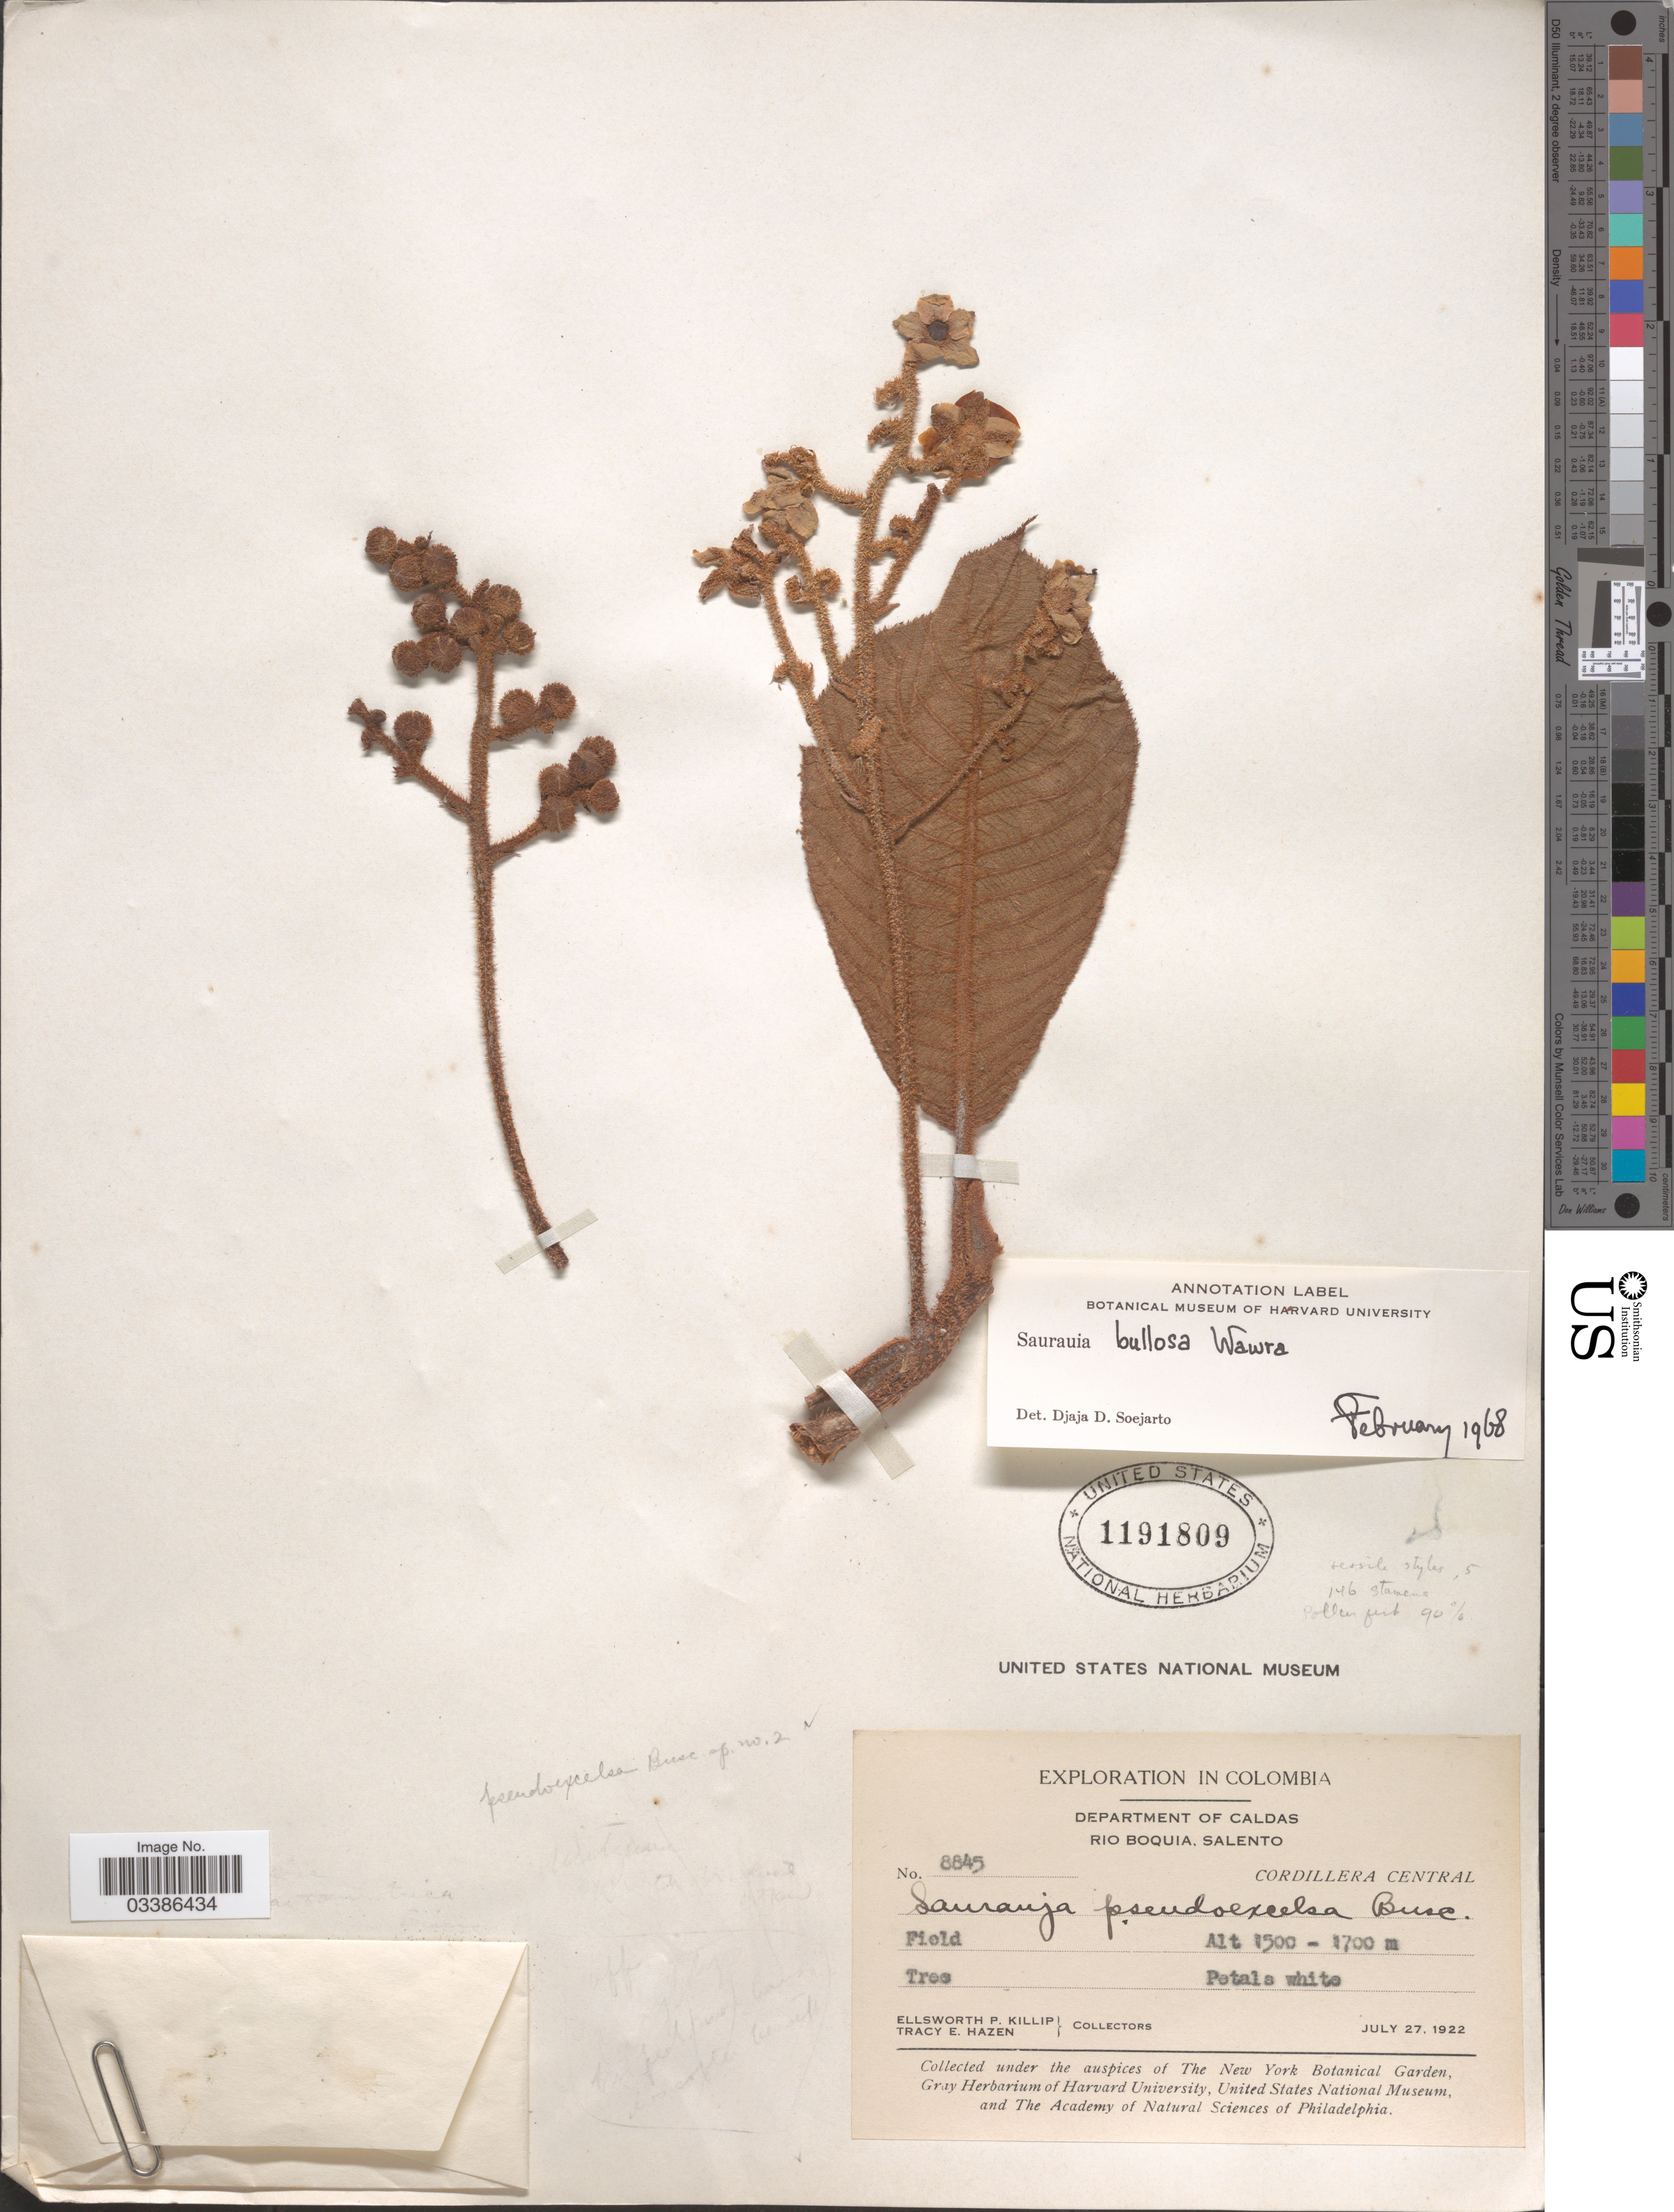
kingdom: Plantae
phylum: Tracheophyta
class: Magnoliopsida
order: Ericales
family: Actinidiaceae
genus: Saurauia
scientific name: Saurauia bullosa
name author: Wawra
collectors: E. P. Killip & T. E. Hazen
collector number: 8845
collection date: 1922-07-27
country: Colombia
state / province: Caldas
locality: Department of Caldas. Rio Boquia, Salento. Cordillera Central.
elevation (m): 1500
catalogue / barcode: US 1191809